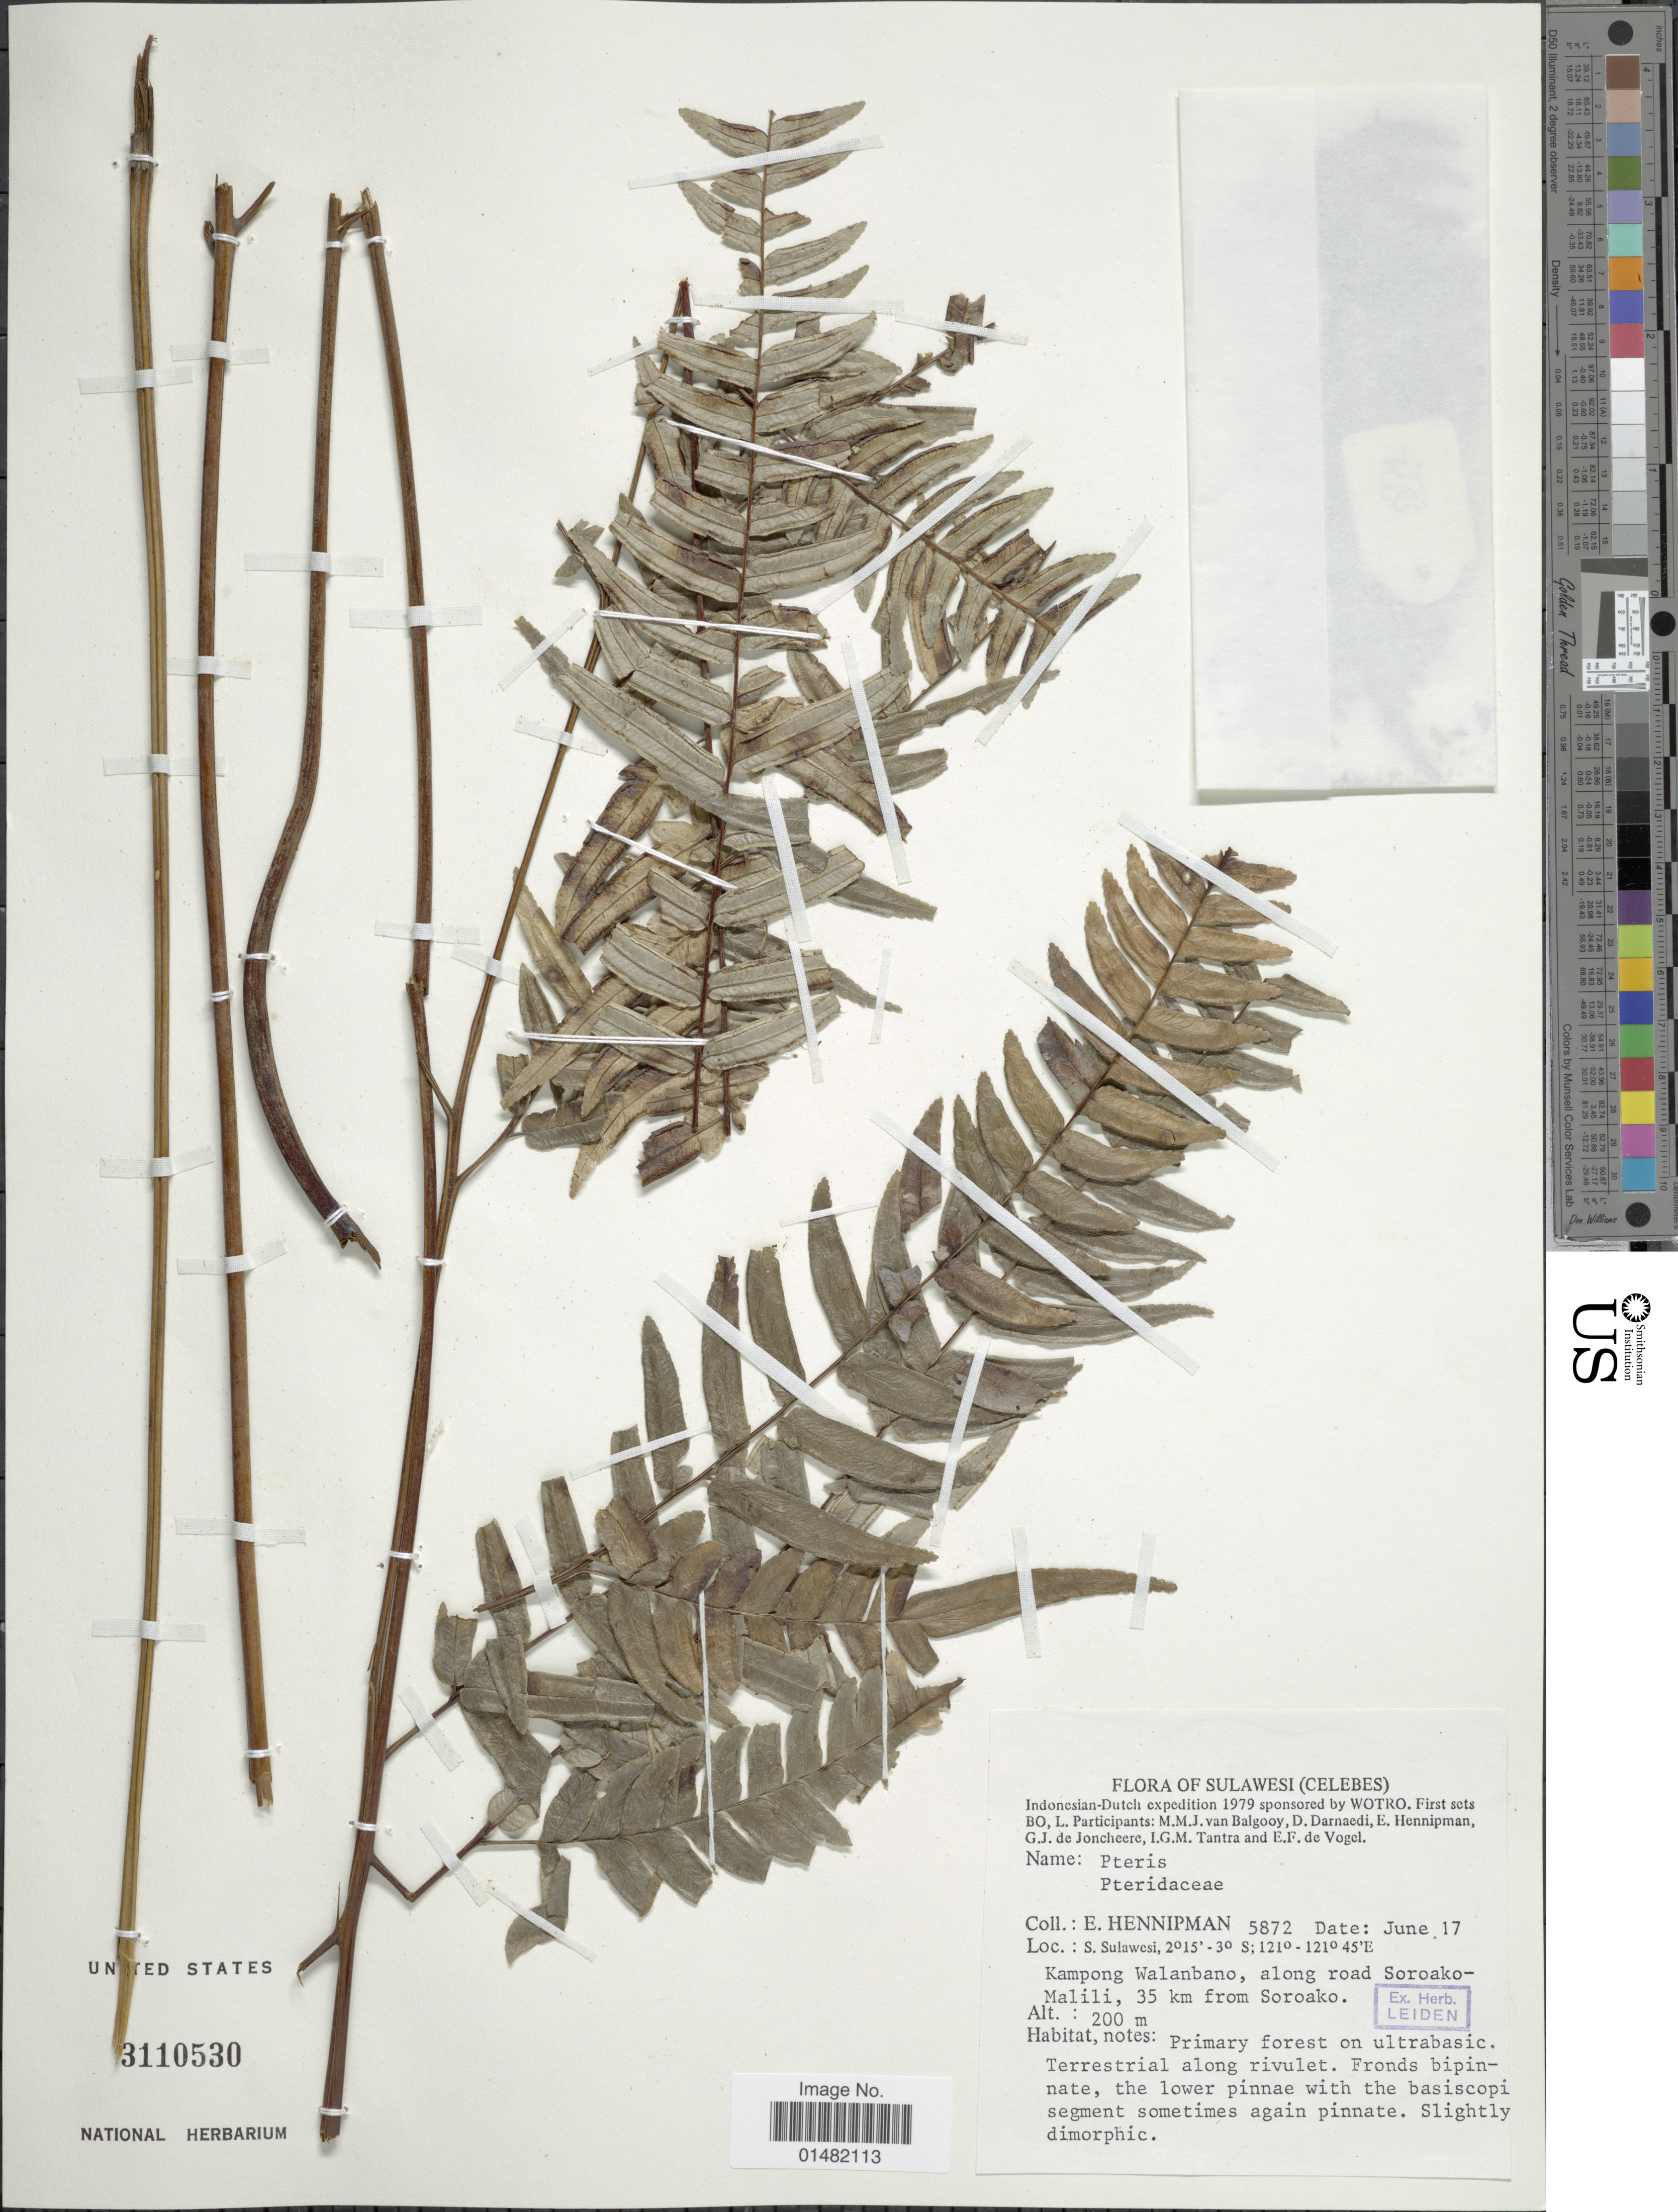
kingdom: Plantae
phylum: Tracheophyta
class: Polypodiopsida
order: Polypodiales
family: Pteridaceae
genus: Pteris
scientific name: Pteris sp.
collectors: E. Hennipman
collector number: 5872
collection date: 1979-06-17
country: Indonesia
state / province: Sulawesi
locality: (Celebes), S. Sulawesi, Kampong Walanbano, along road Soroako-Malili, 35 km from Soroako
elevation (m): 200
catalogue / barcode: US 3110530